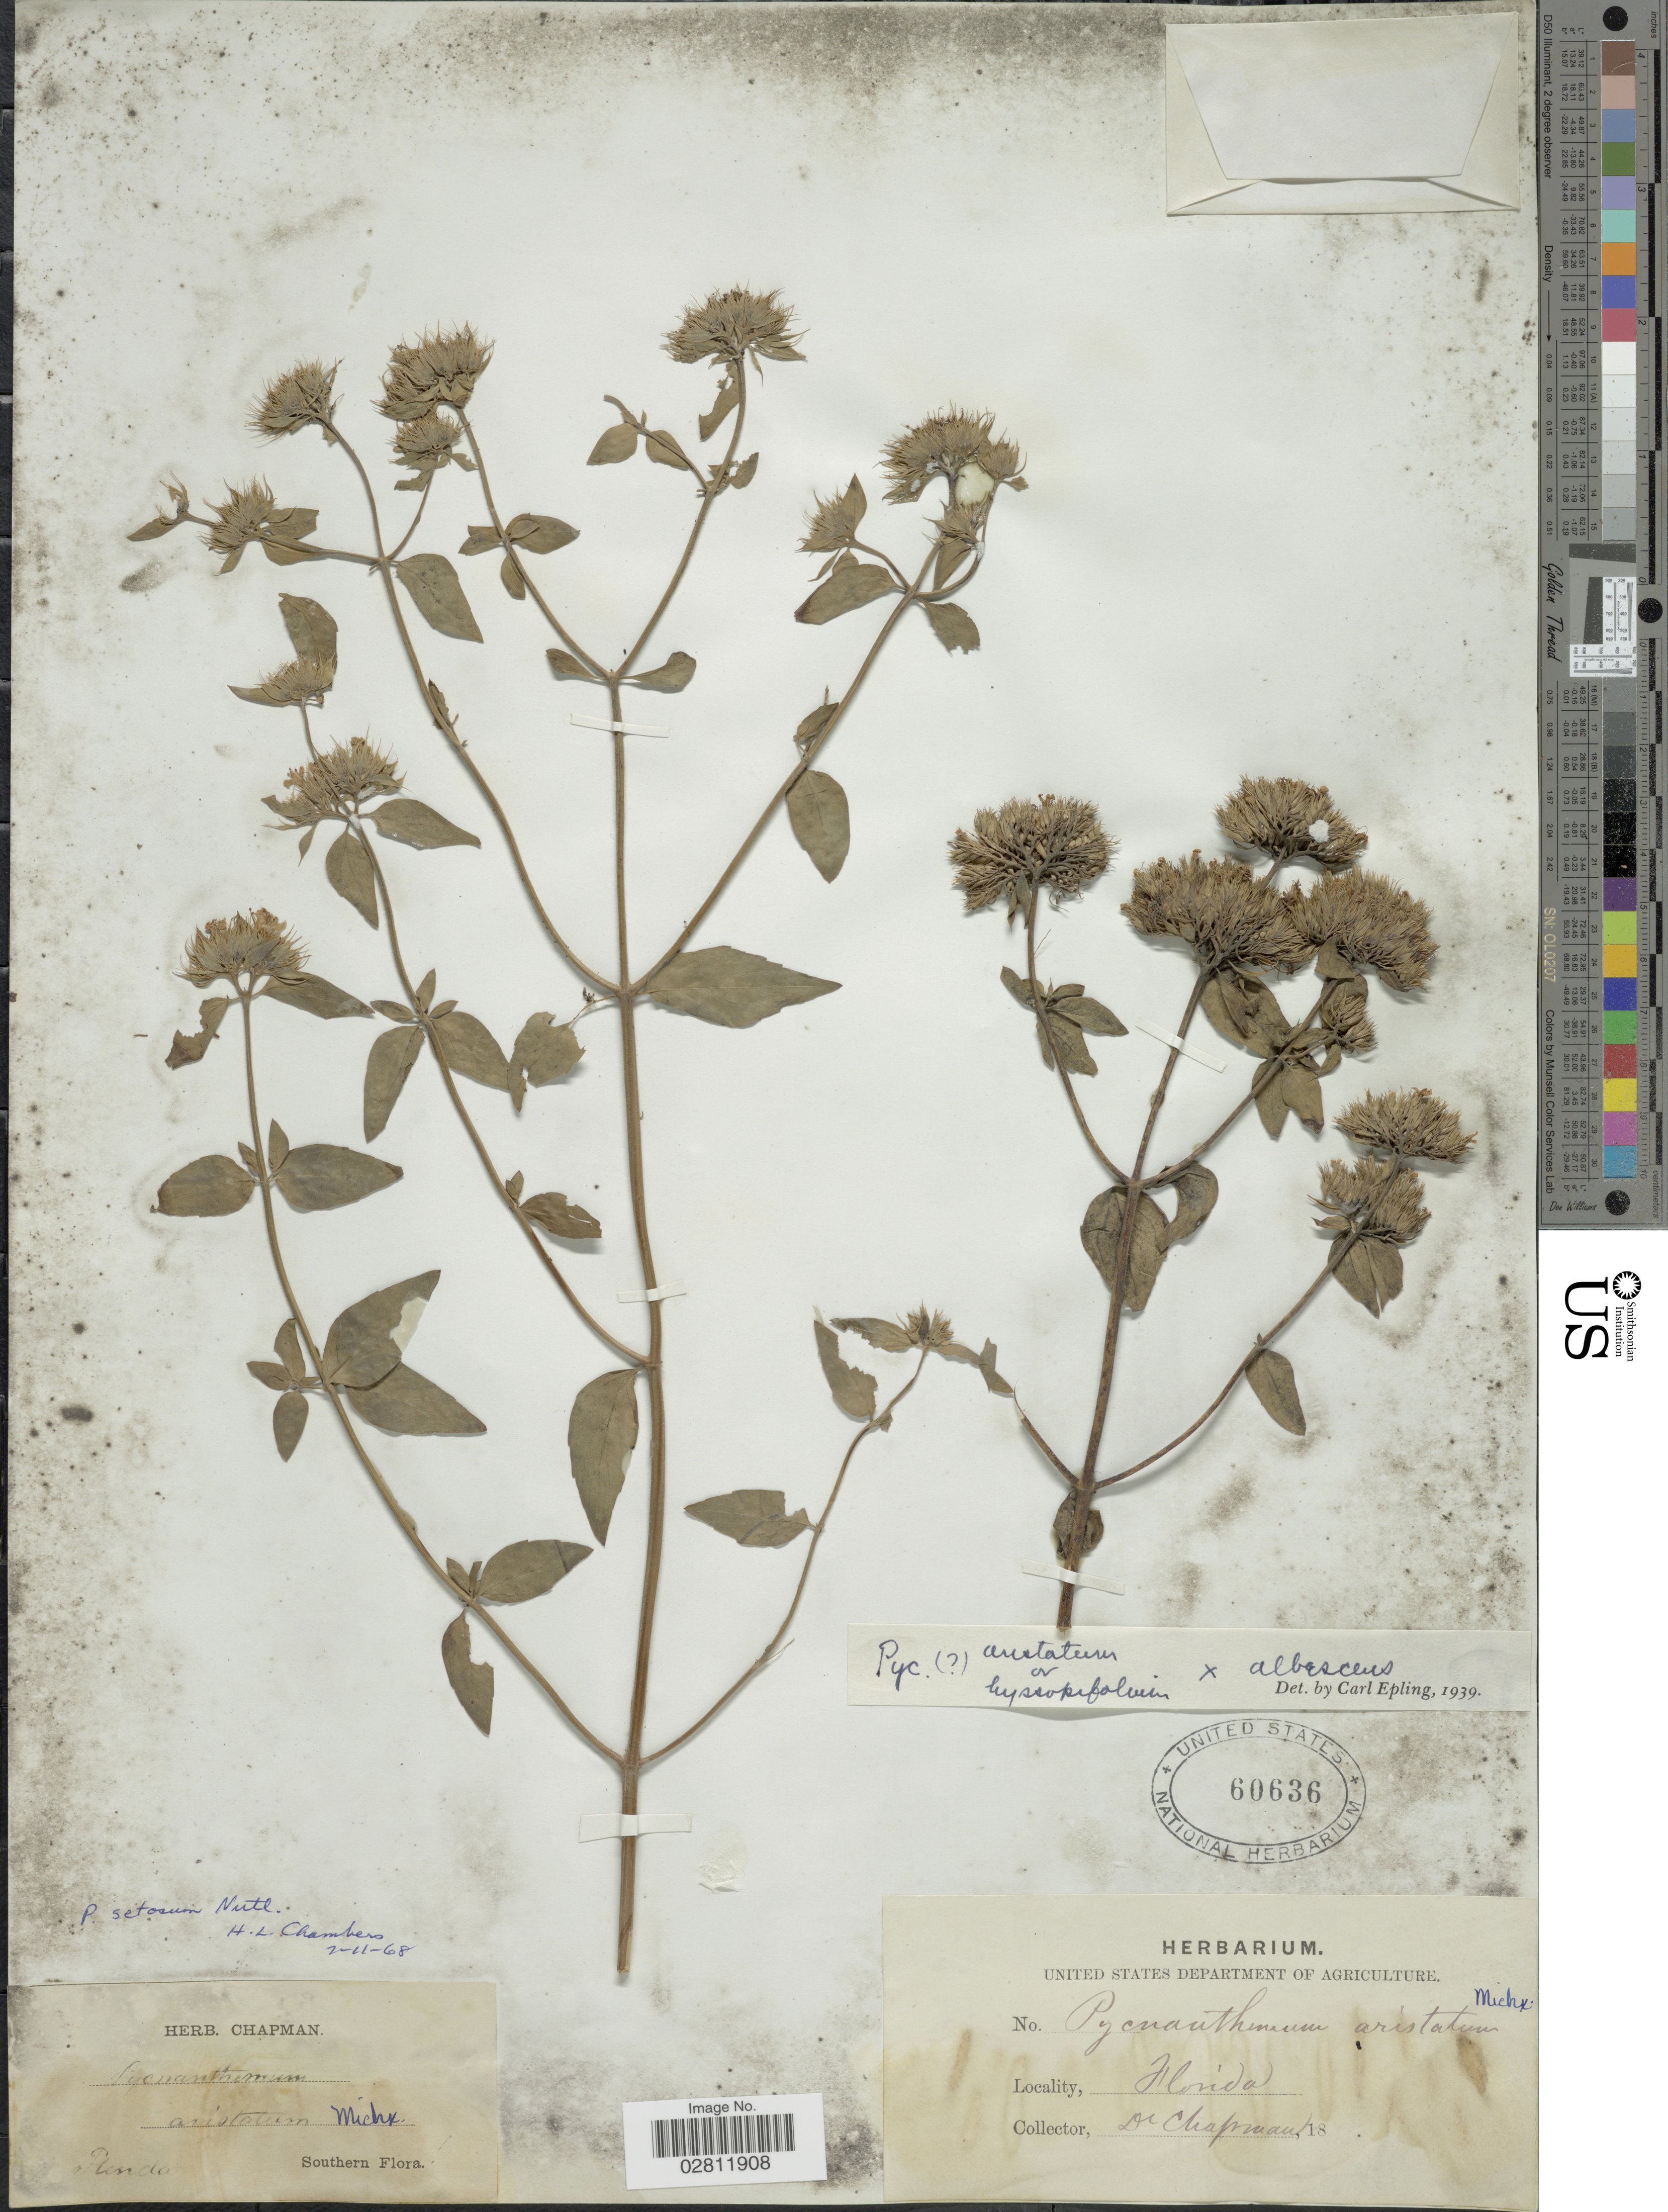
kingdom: Plantae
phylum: Tracheophyta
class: Magnoliopsida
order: Lamiales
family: Lamiaceae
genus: Pycnanthemum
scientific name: Pycnanthemum flexuosum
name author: (Walter) Britton, Stearns & Poggenb.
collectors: A. Chapman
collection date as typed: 18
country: United States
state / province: Florida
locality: Southern.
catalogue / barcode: US 60636